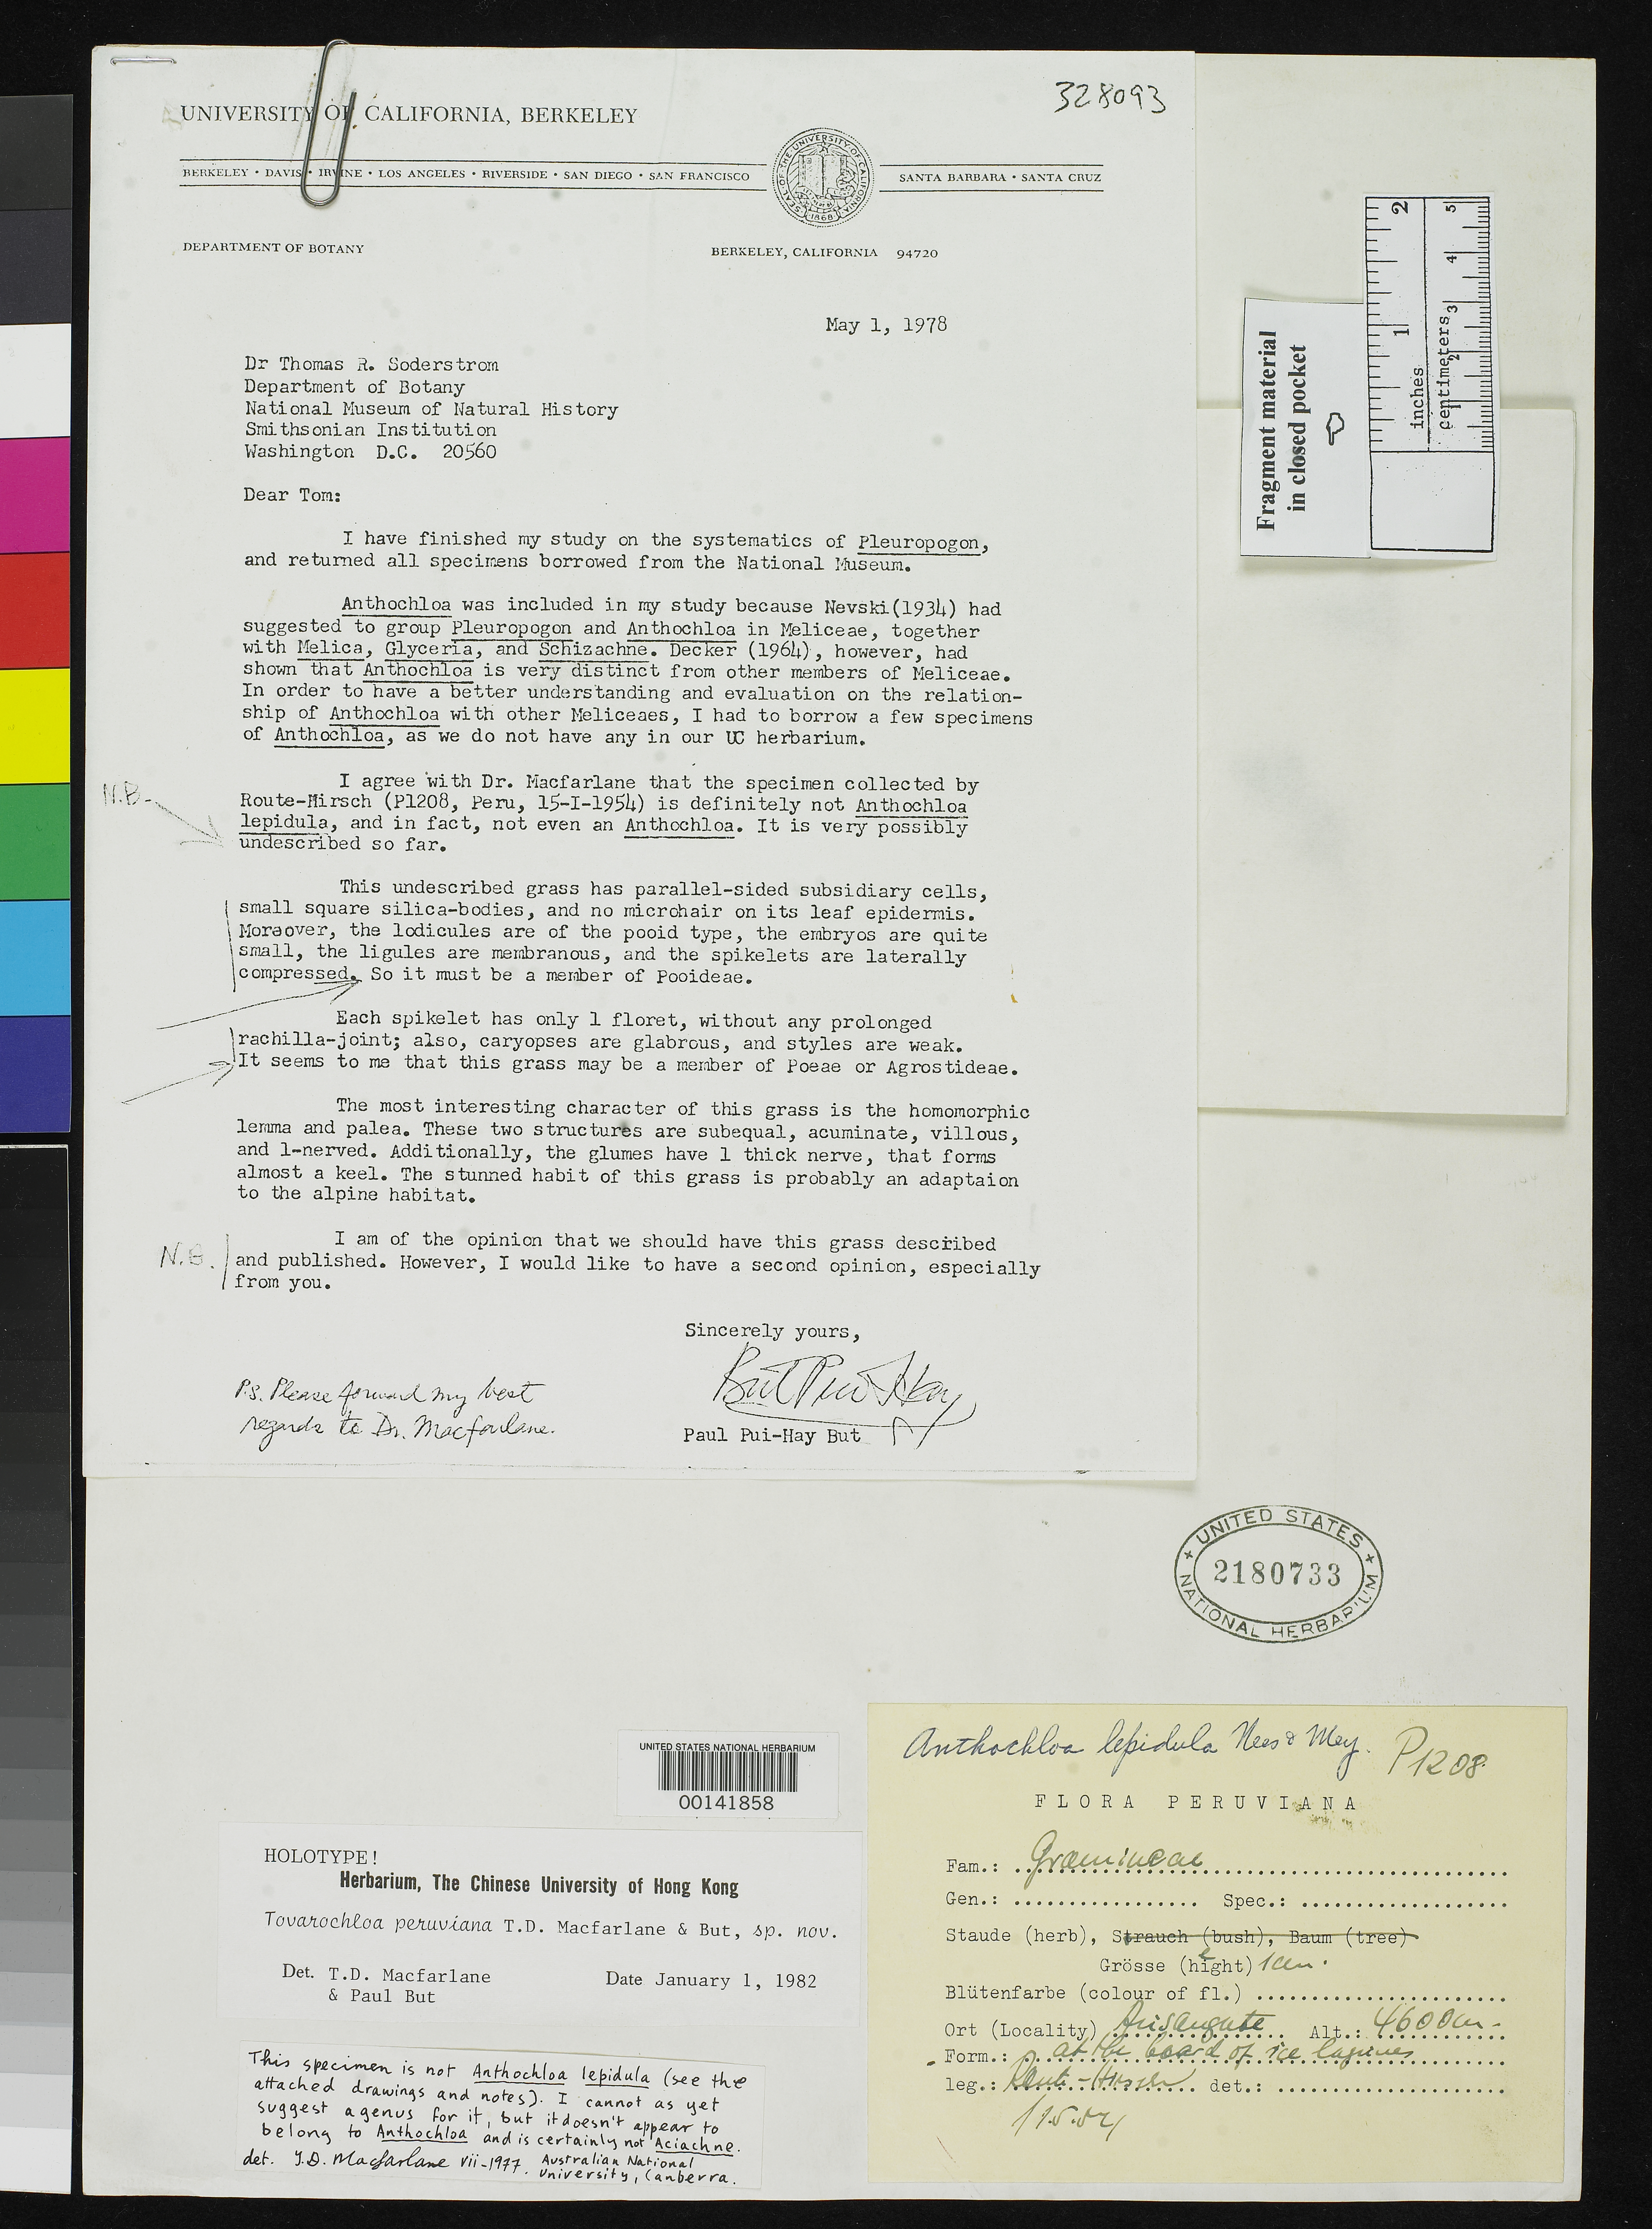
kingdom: Plantae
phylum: Tracheophyta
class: Liliopsida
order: Poales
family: Poaceae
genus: Tovarochloa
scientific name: Tovarochloa peruviana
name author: T.D. Macfarl. & But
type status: Holotype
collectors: W. Rauh & G. Hirsch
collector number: P 1208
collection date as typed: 11 May 1954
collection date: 1954-05-11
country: Peru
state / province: Cusco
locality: Ausangate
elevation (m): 4600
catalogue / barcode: US 2180733